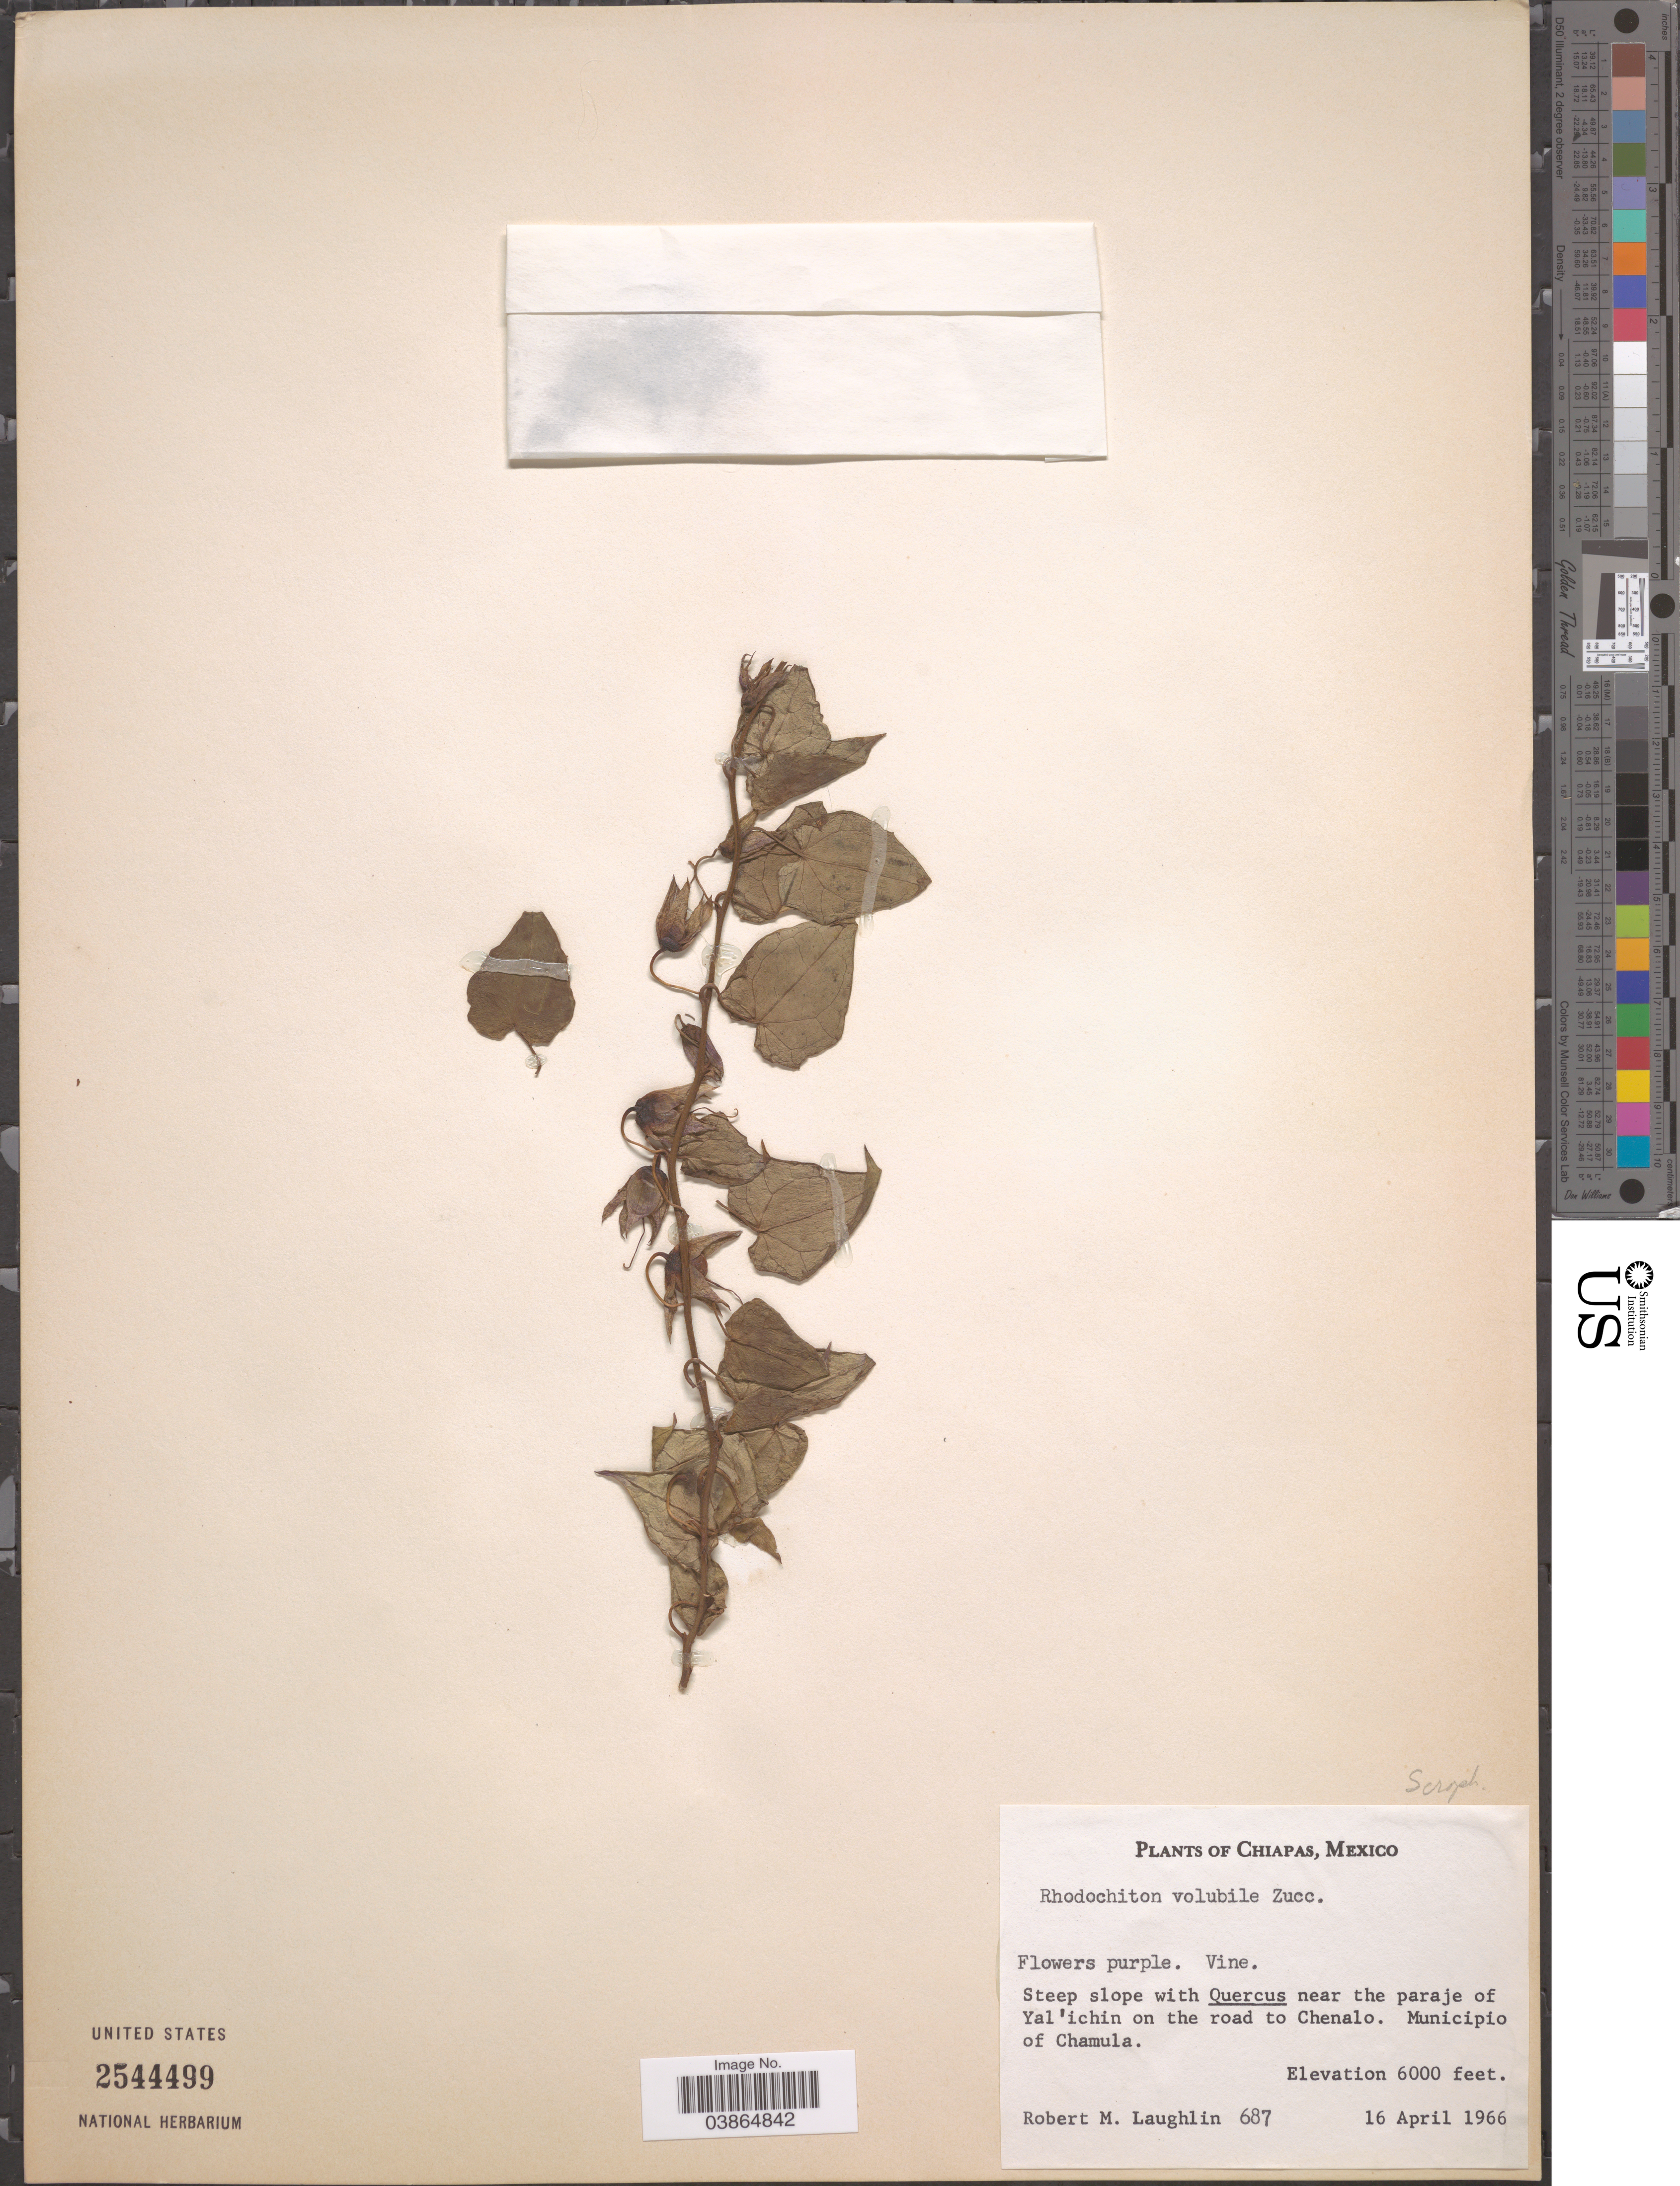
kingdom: Plantae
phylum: Tracheophyta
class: Magnoliopsida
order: Lamiales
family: Plantaginaceae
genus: Rhodochiton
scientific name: Rhodochiton volubilis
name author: Zucc. ex Otto & A. Dietr.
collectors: R. M. Laughlin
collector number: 687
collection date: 1966-04-16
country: Mexico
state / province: Chiapas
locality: Near the paraje of Yal'ichin on the road to Chenalo. Municipio of Chamula.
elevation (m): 1829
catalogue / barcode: US 2544499